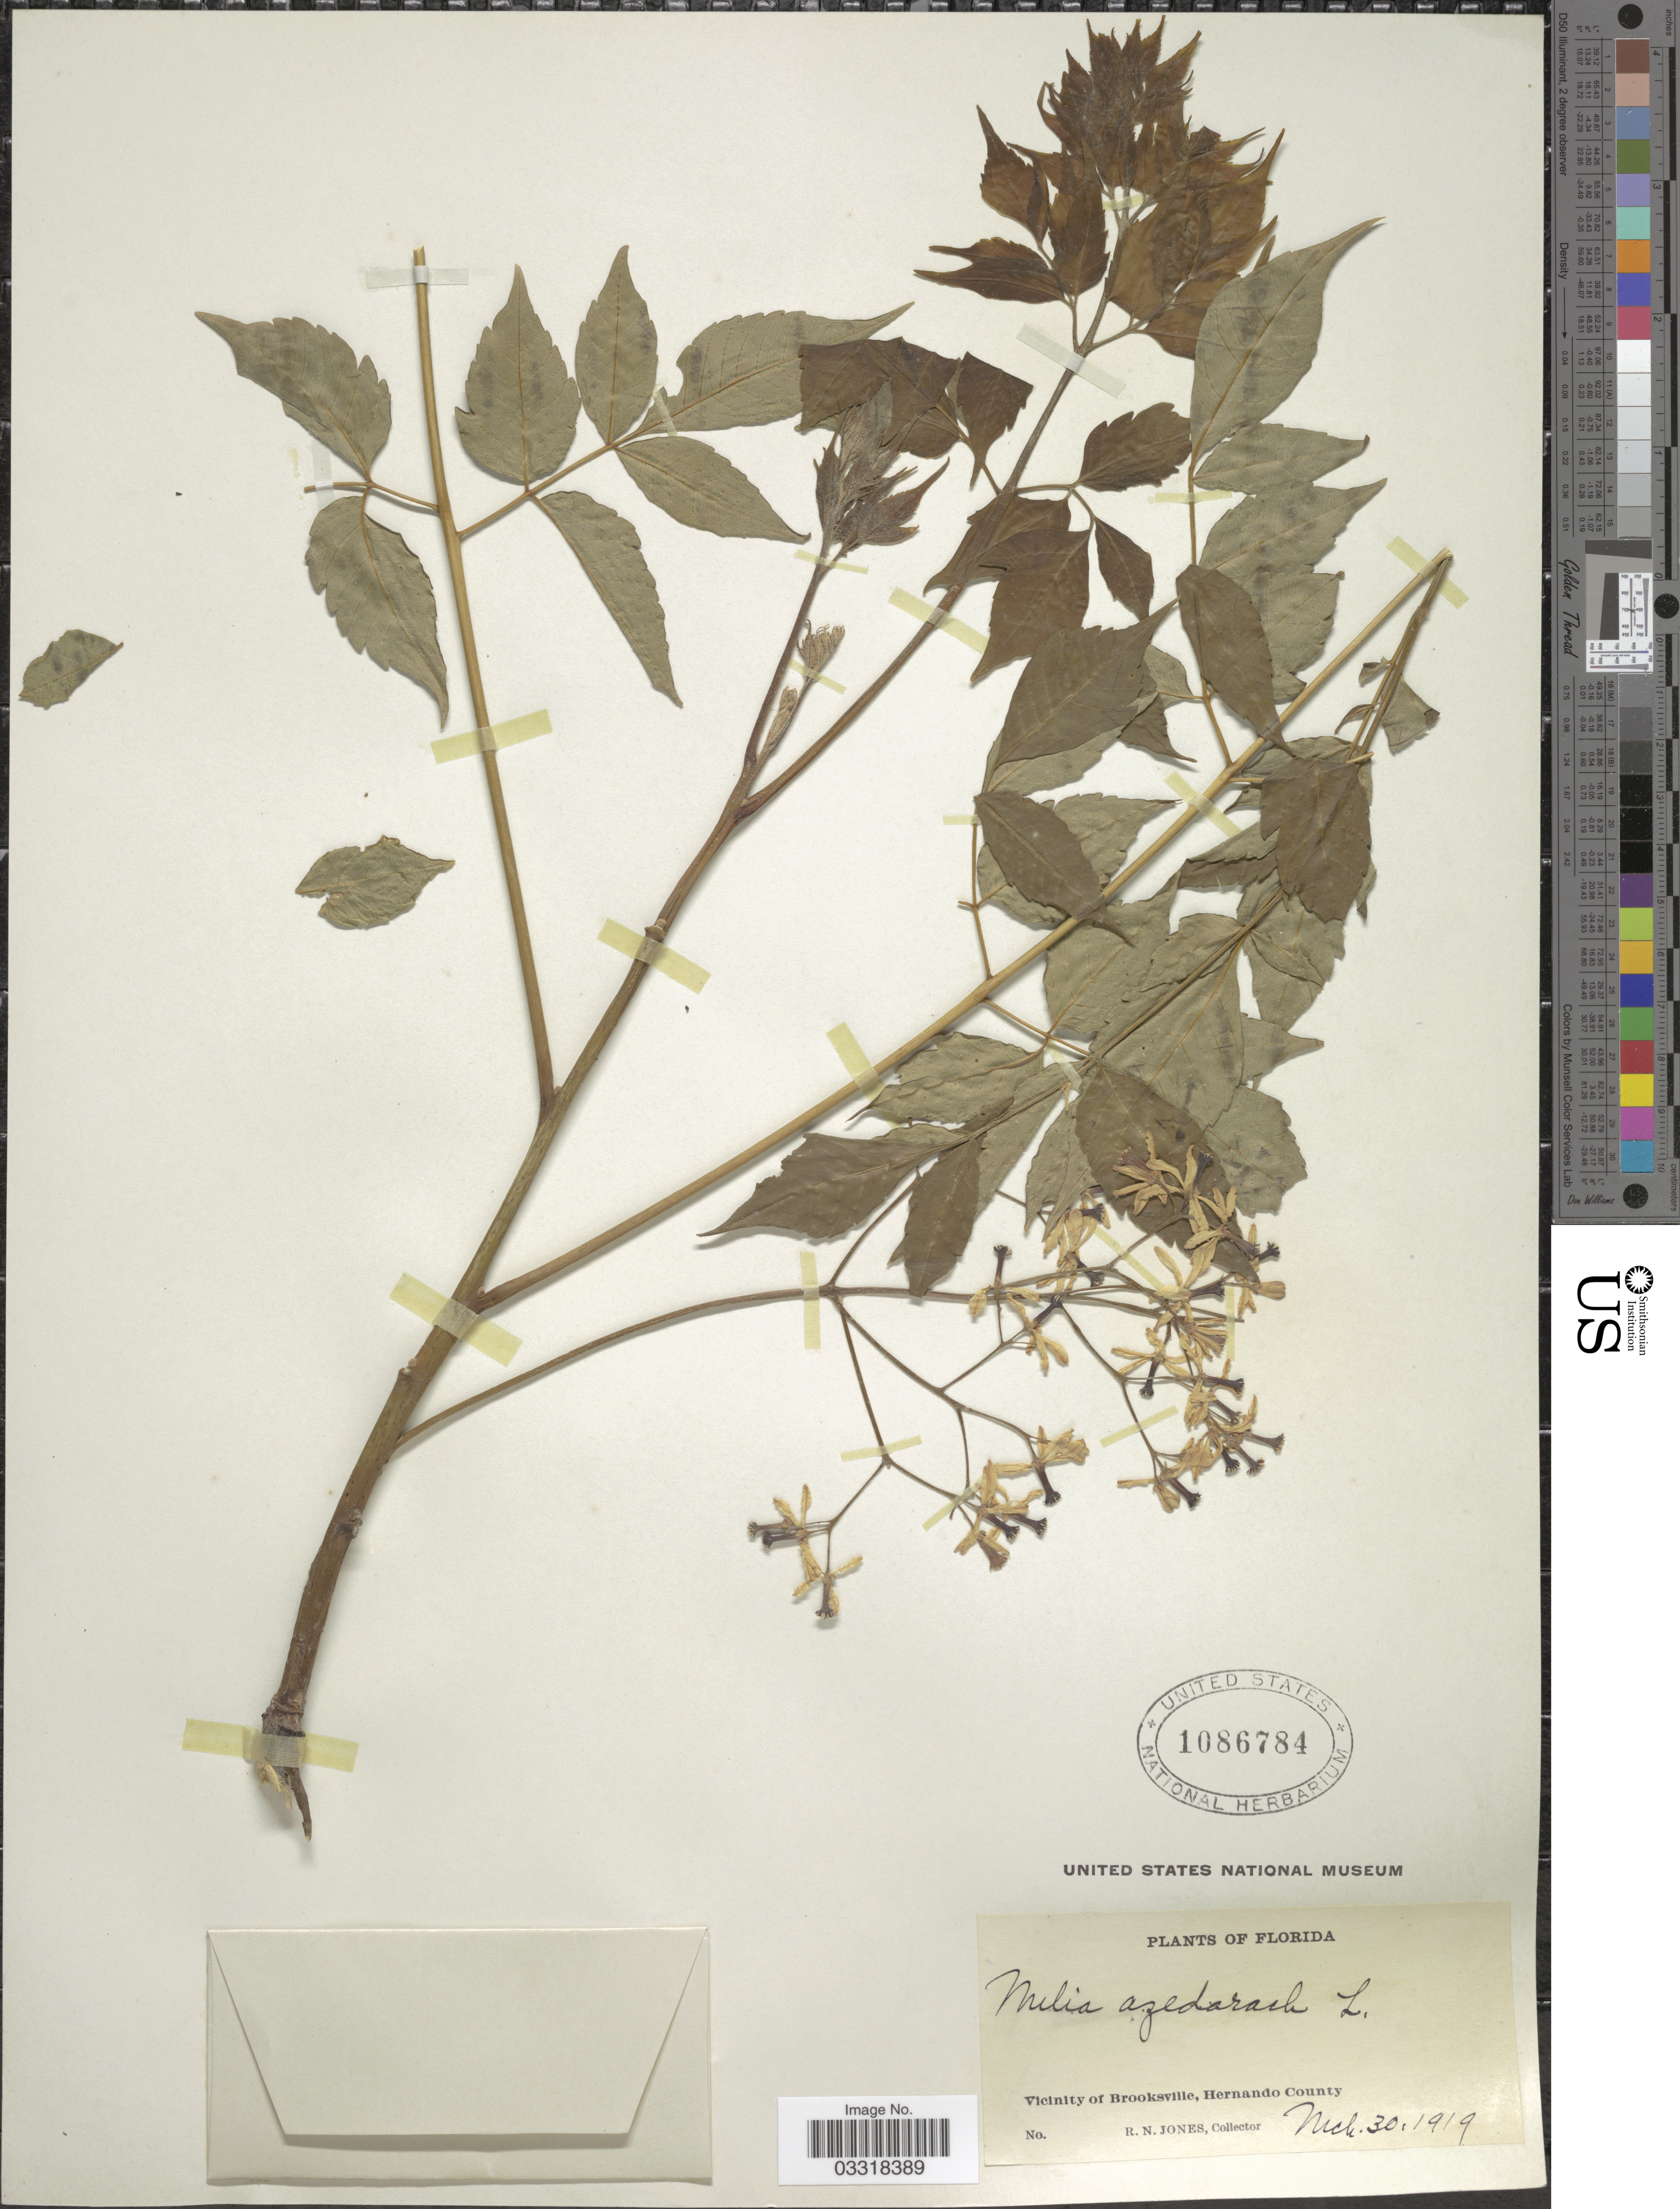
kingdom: Plantae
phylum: Tracheophyta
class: Magnoliopsida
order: Sapindales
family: Meliaceae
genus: Melia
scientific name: Melia azedarach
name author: L.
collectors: R. N. Jones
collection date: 1919-03-30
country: United States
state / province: Florida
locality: Vicinity of Brooksville, Hernando County.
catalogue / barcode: US 1086784